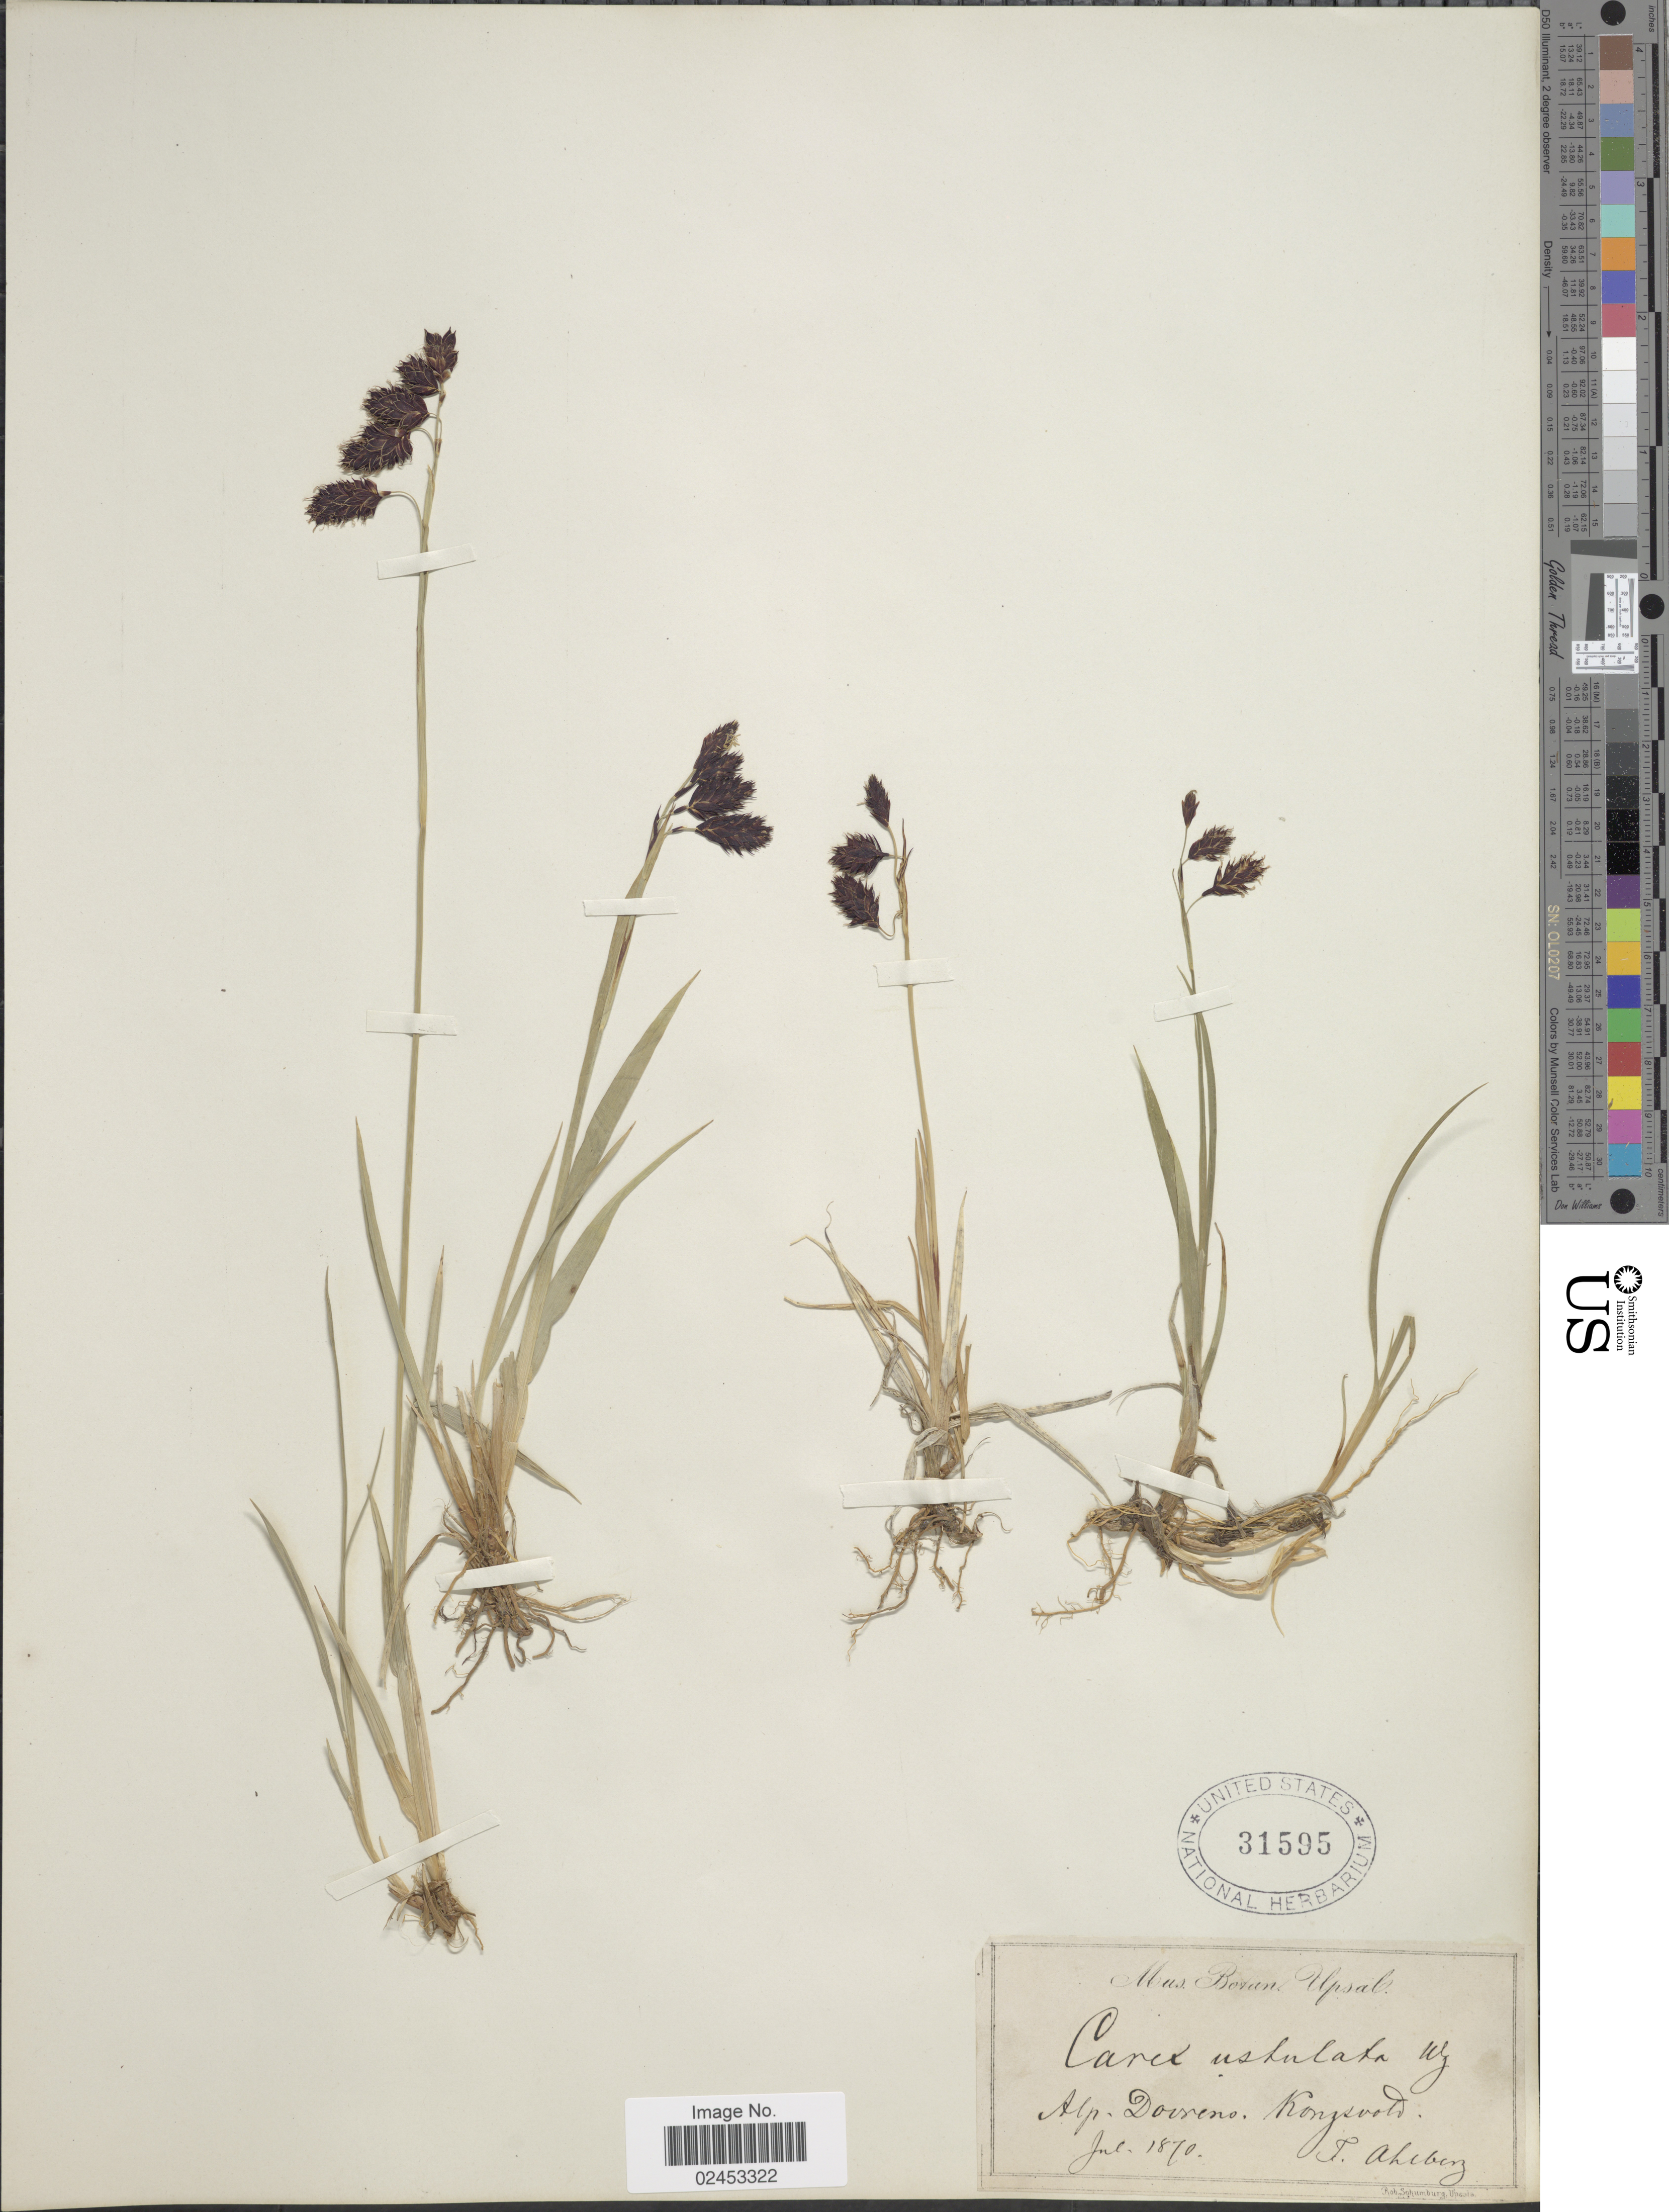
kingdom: Plantae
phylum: Tracheophyta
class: Liliopsida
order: Poales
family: Cyperaceae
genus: Carex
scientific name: Carex atrofusca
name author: Schkuhr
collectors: F. Ahlberg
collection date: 1870-07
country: Norway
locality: Alp Dovreno, Kongsvold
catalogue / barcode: US 31595